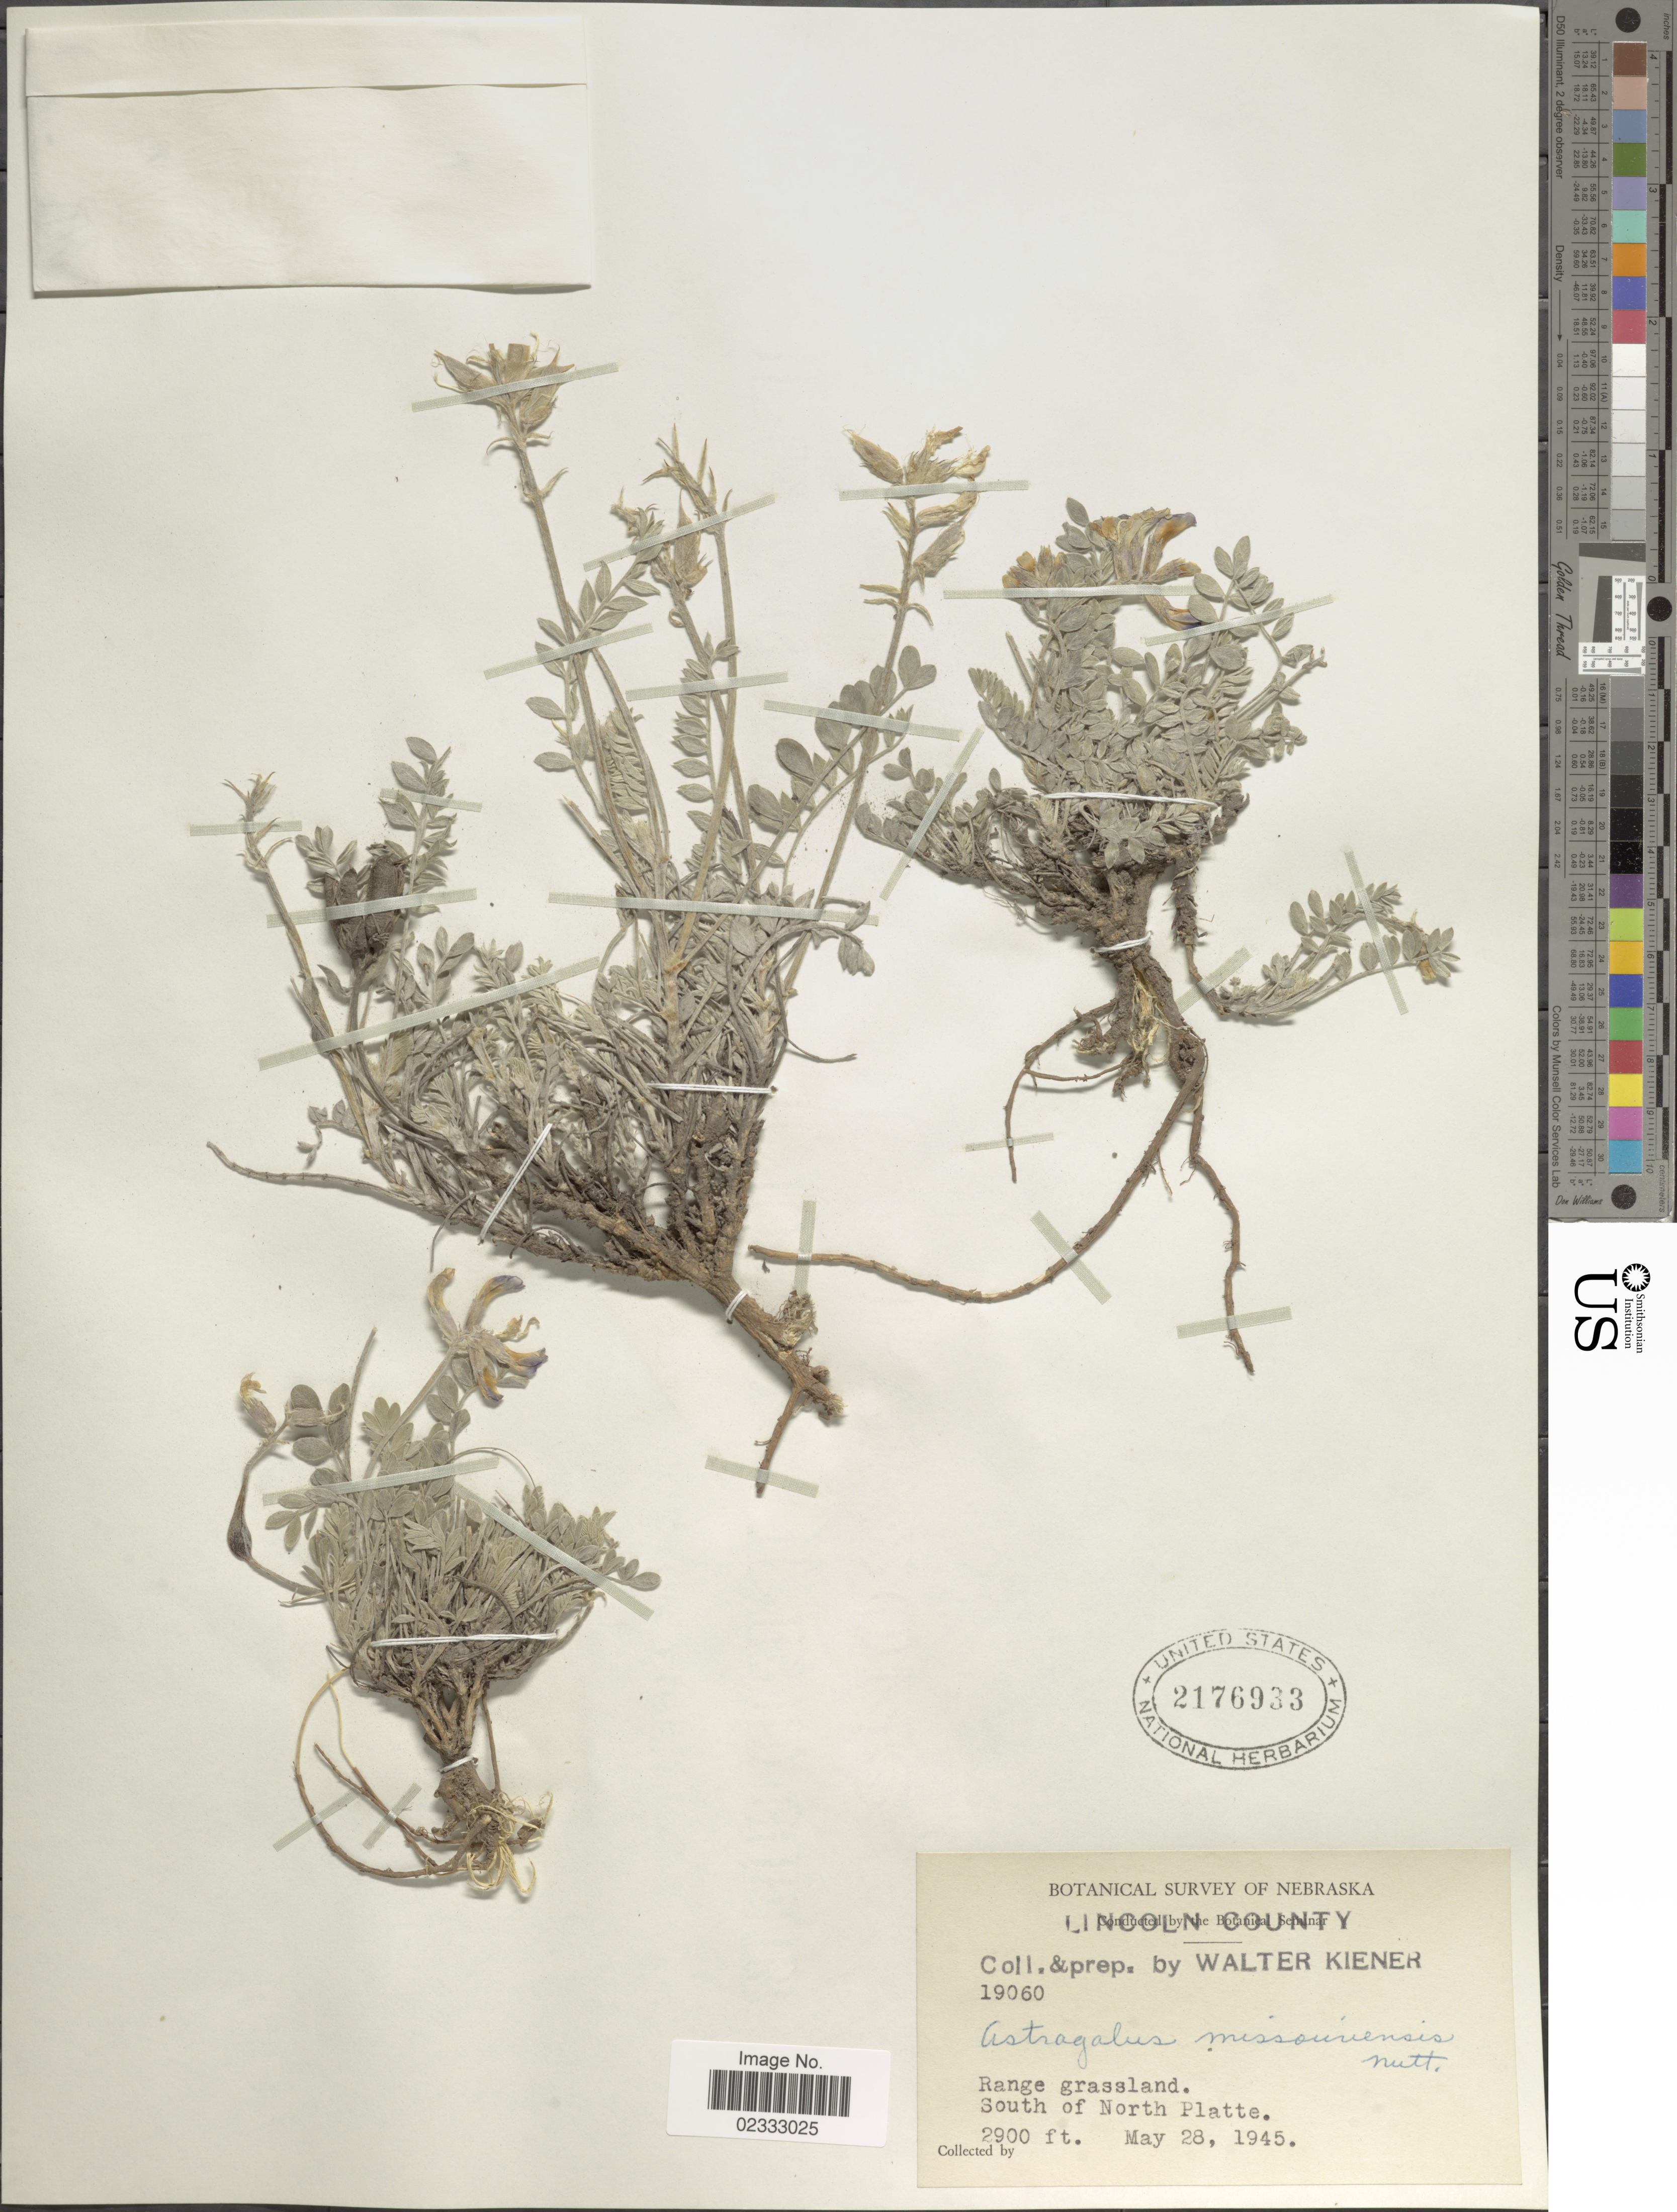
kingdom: Plantae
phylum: Tracheophyta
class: Magnoliopsida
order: Fabales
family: Fabaceae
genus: Astragalus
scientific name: Astragalus missouriensis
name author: Nutt.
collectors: W. Kiener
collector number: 19060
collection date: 1945-05-28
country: United States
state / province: Nebraska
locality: Lincoln County, South of North Platte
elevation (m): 884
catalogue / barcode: US 2176933